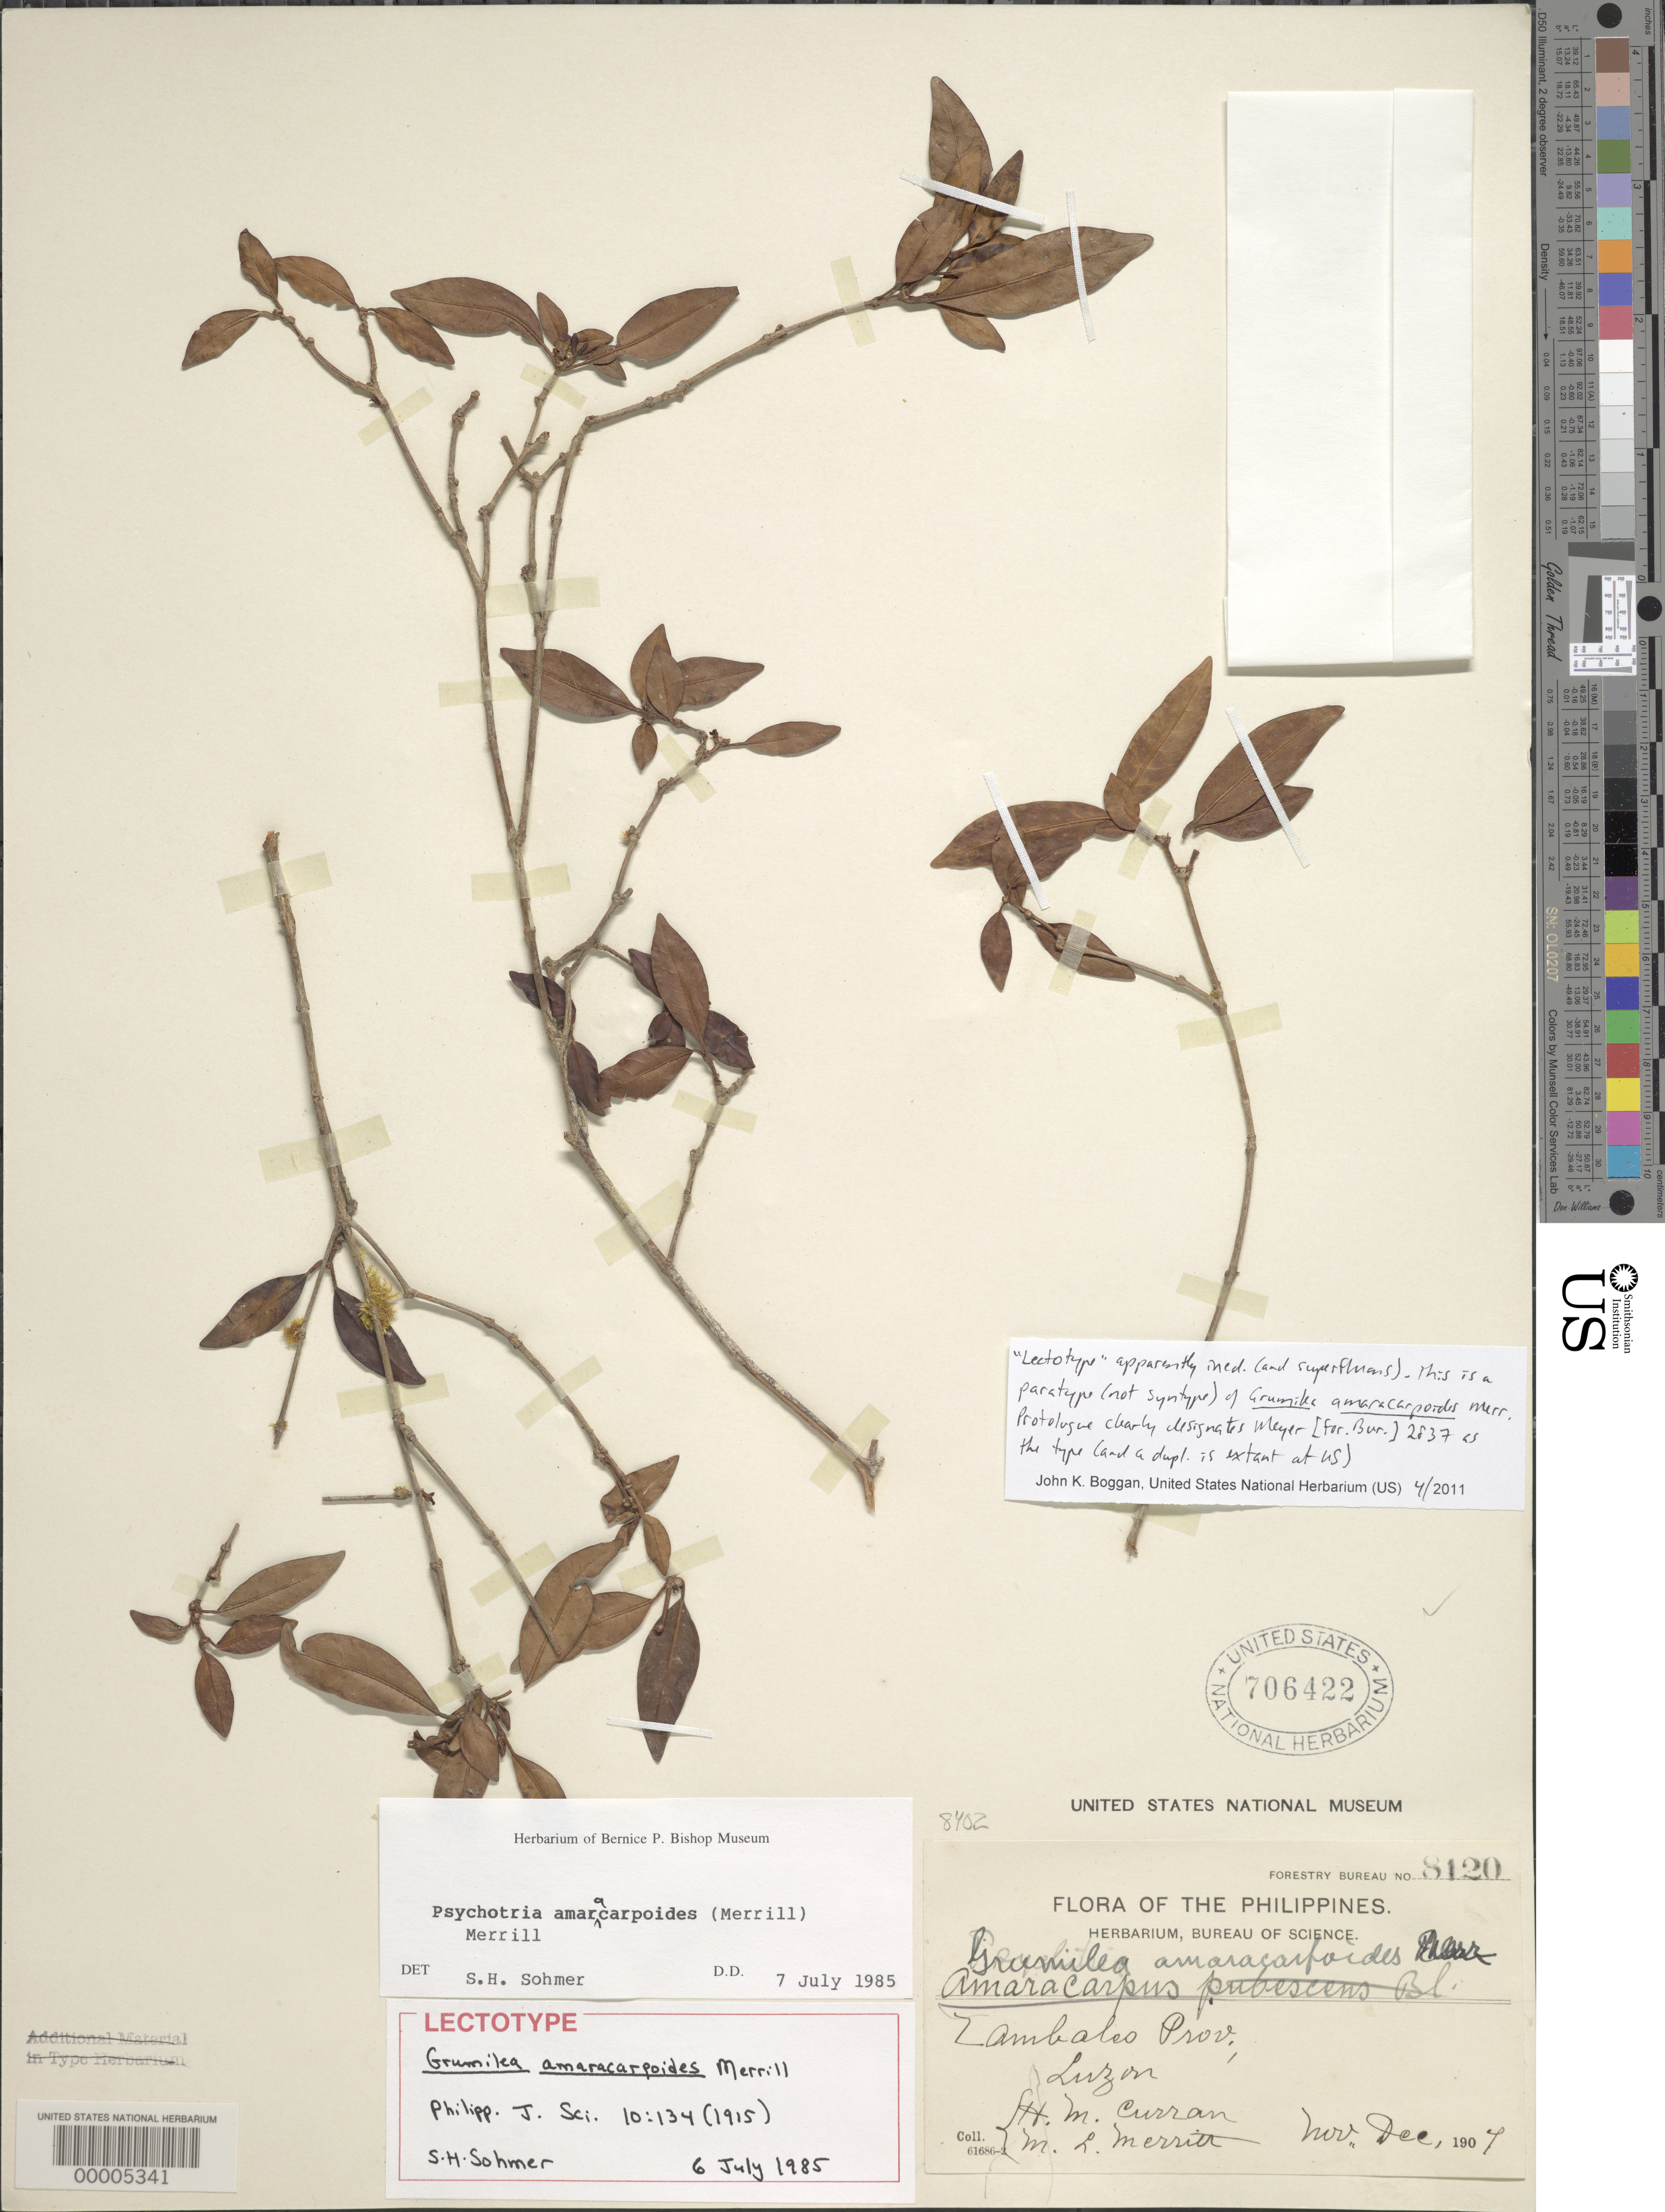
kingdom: Plantae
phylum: Tracheophyta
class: Magnoliopsida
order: Gentianales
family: Rubiaceae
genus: Psychotria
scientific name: Psychotria amaracarpoides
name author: (Merr.) Merr.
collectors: H. M. Curran & M. L. Merritt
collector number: Forestry Bureau 8120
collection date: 1907-11/1907-12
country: Philippines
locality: Zambales Prov., Luzon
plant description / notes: Paratype of Grumilea amaracarpoides Merr. Annotated as "lectotype" by S.H. Sohmer (1985), apparently ined. (and would be both superfluous and illegitimate; protologue designates Meyer [For. Bur.] 2837 as the type, and a duplicate of that collection is extant at US)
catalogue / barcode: US 706422